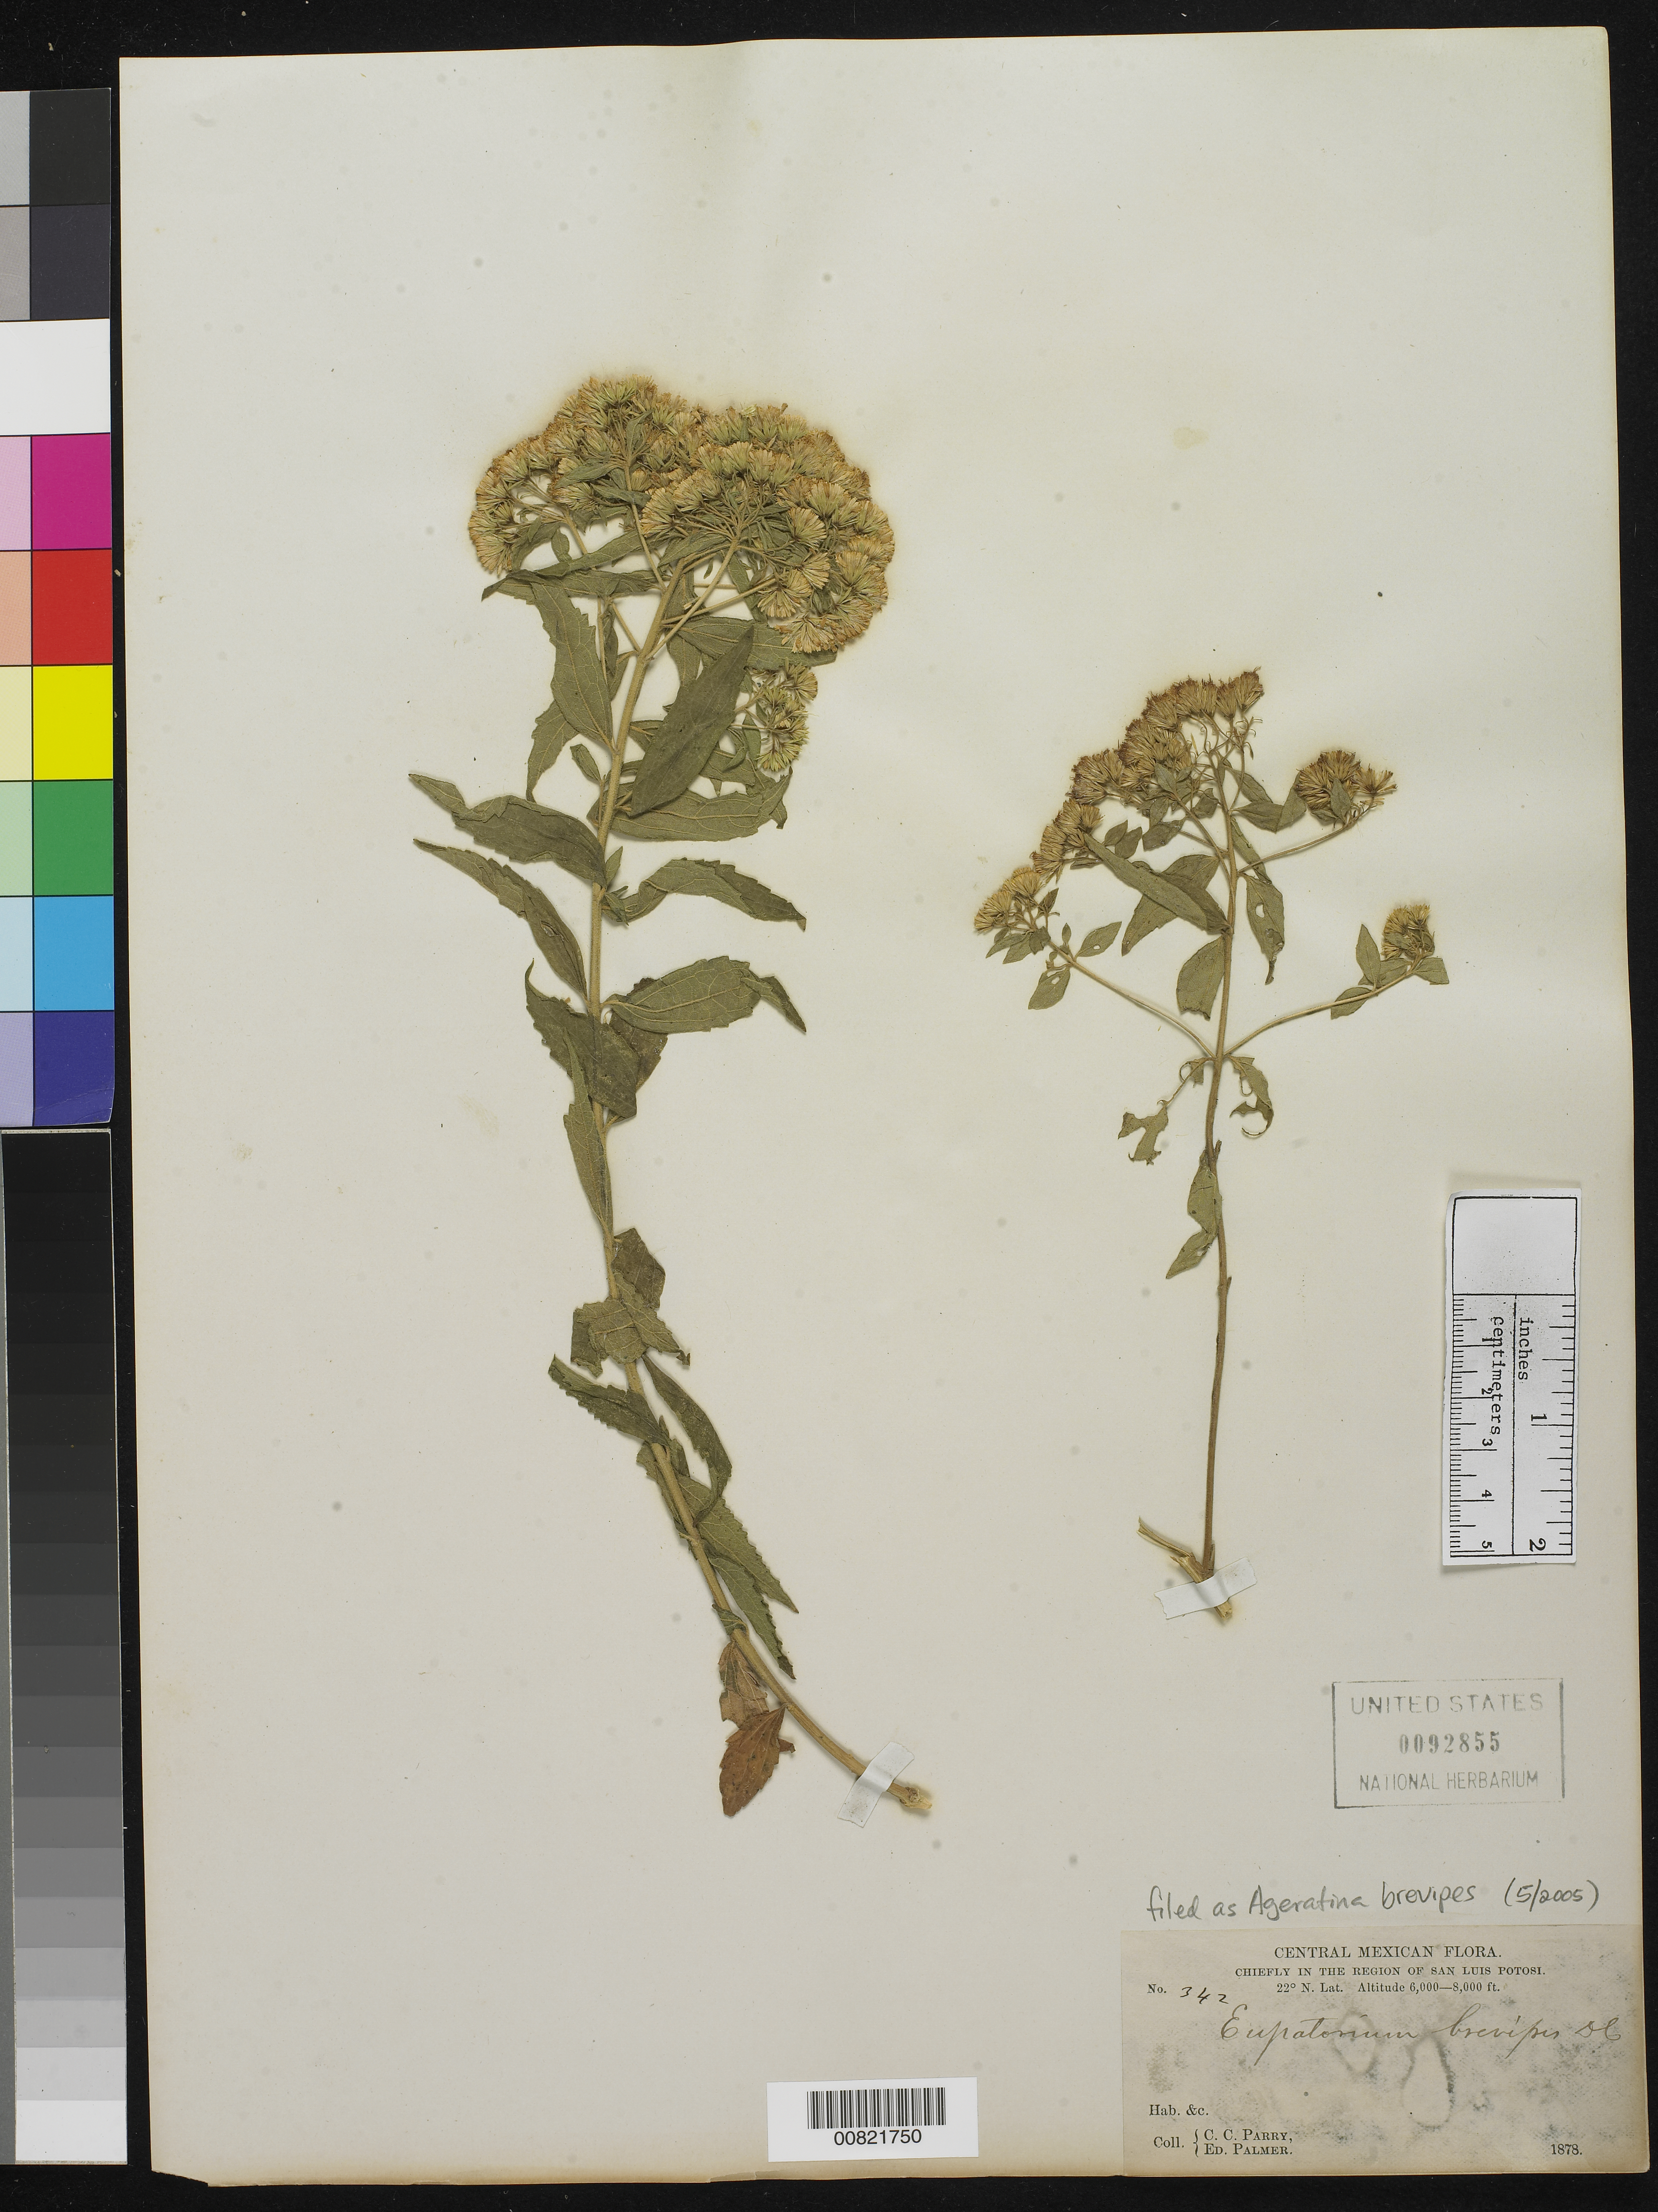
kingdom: Plantae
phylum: Tracheophyta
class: Magnoliopsida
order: Asterales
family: Asteraceae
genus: Ageratina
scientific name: Ageratina brevipes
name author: (DC.) R.M. King & H. Rob.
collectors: C. C. Parry & E. Palmer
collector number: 342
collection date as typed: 1878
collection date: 1878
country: Mexico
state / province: San Luis Potosí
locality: Chiefly in the region of San Luis Potosí.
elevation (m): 1829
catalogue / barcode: US 92855